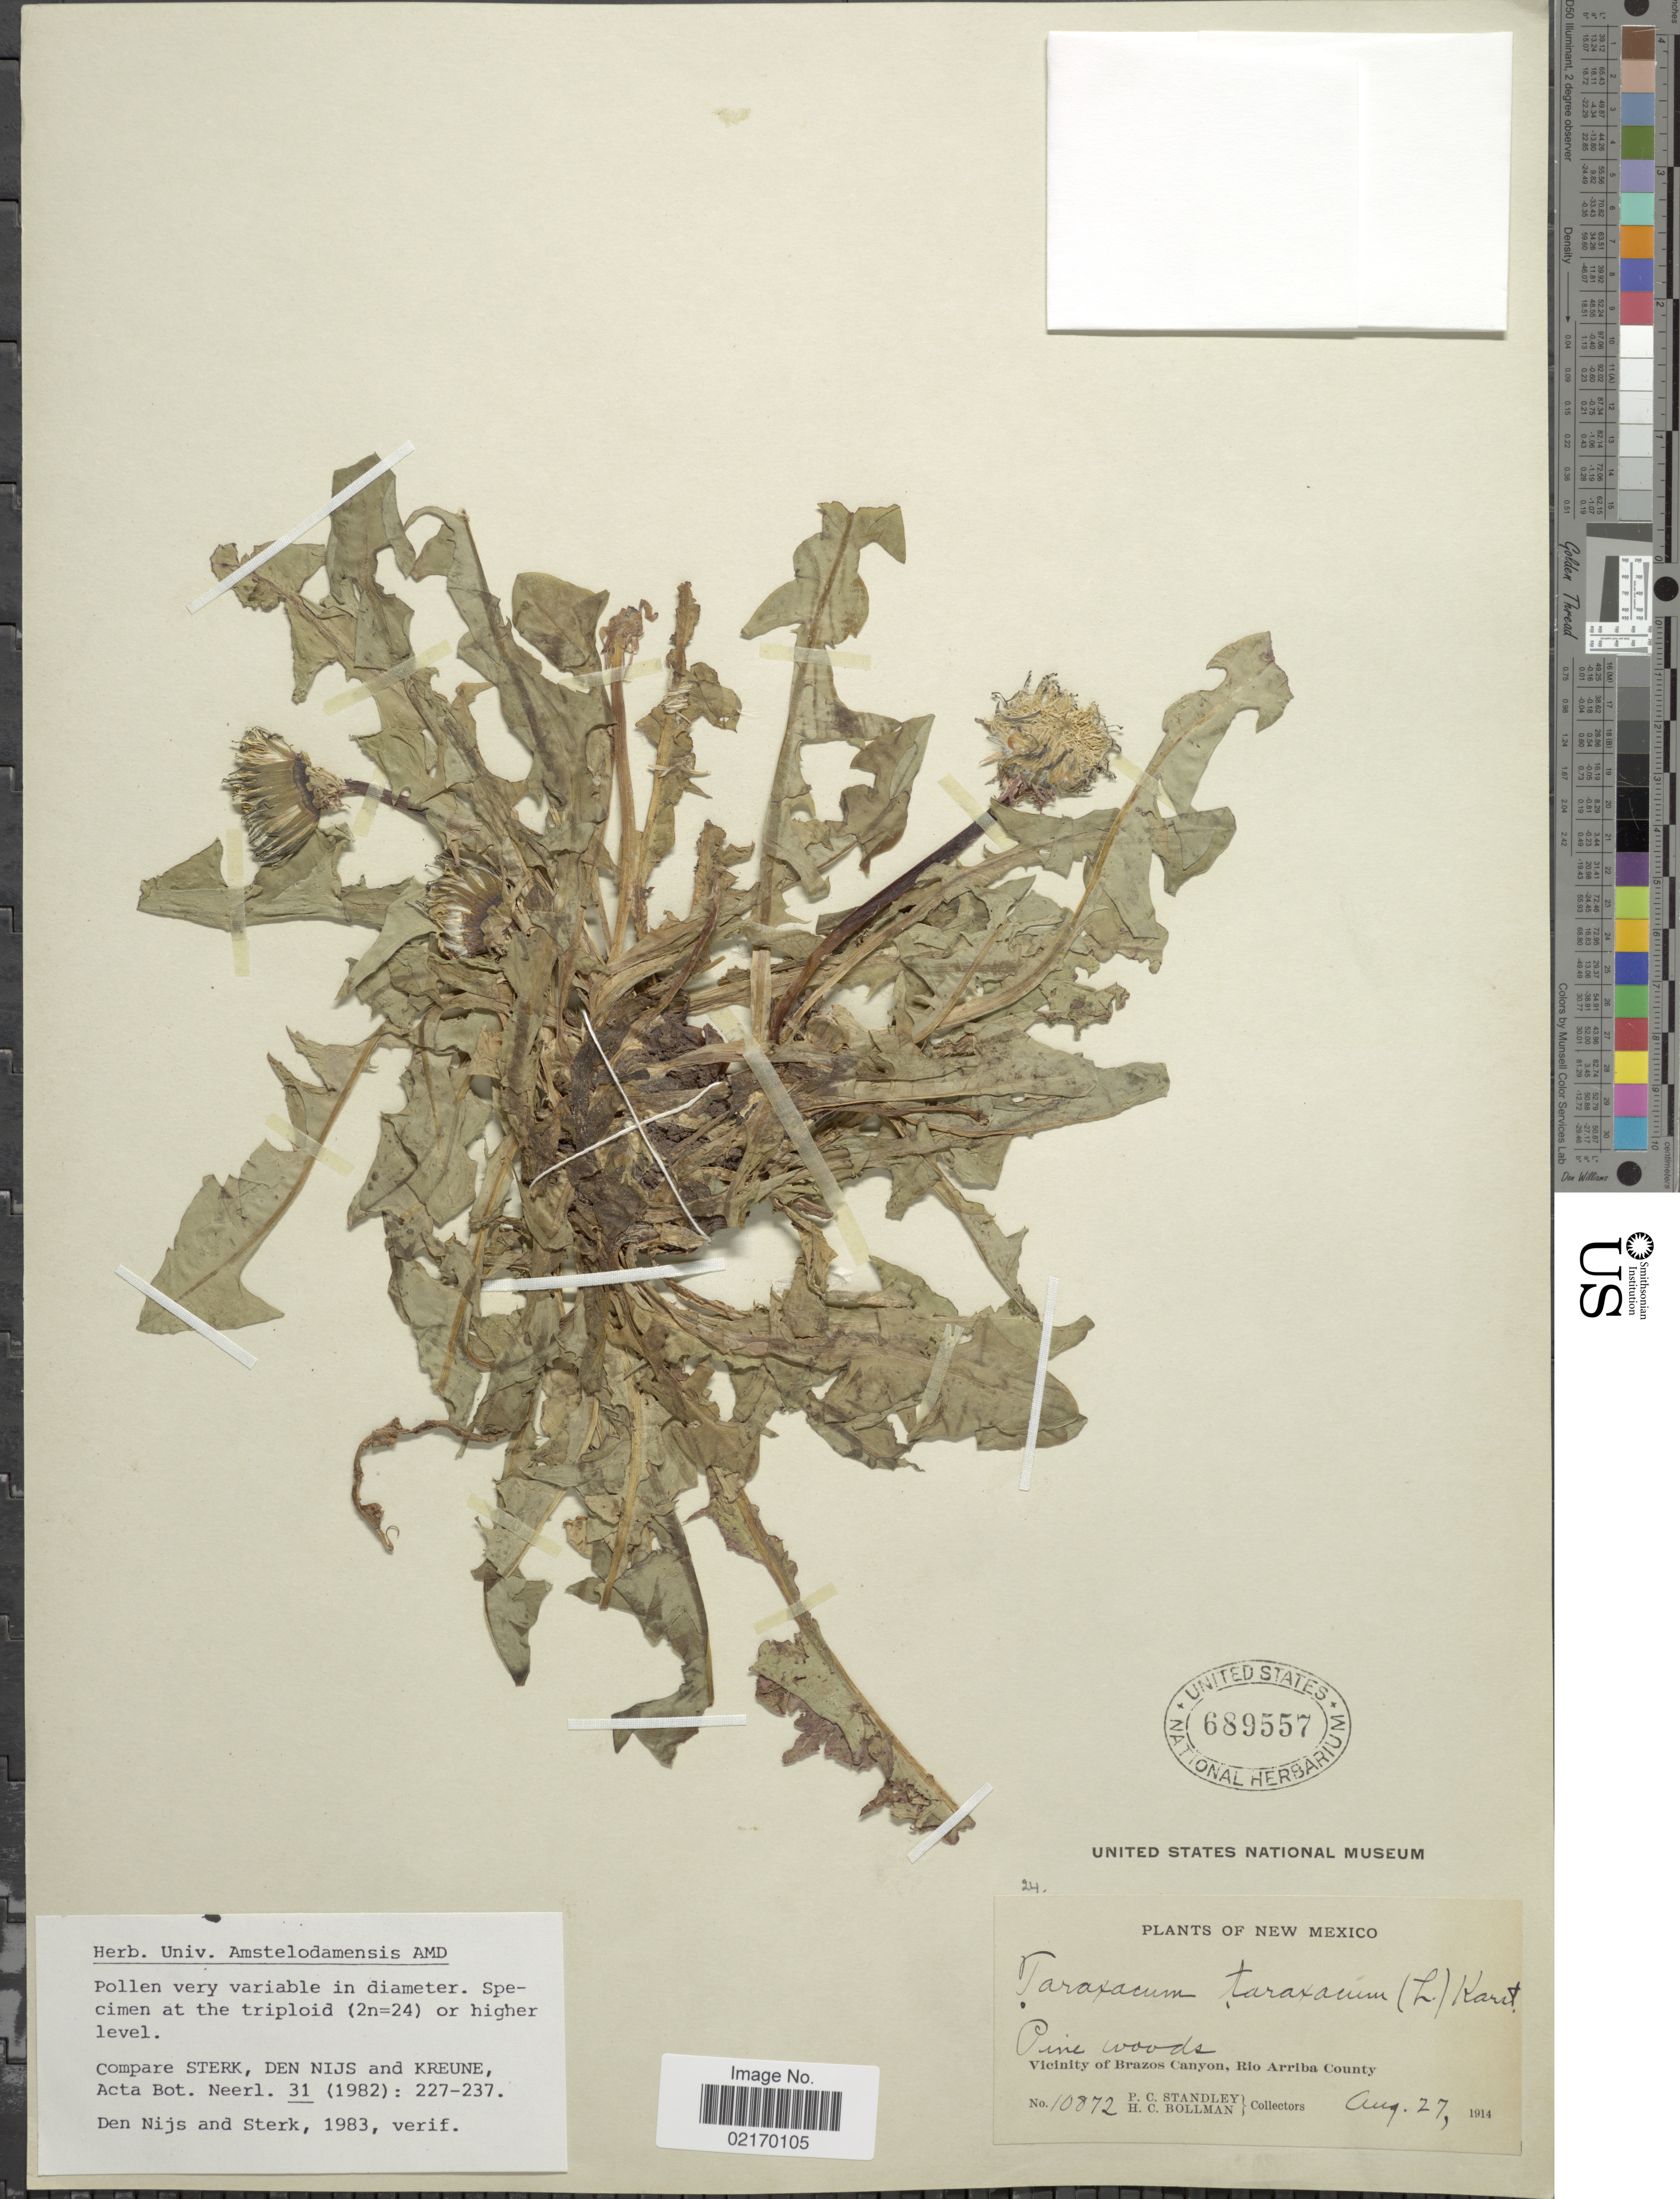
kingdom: Plantae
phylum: Tracheophyta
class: Magnoliopsida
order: Asterales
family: Asteraceae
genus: Taraxacum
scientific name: Taraxacum officinale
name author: G.H. Weber ex F.H. Wigg.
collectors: P. C. Standley & H. C. Bollman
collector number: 10872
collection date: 1914-08-27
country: United States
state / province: New Mexico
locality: Pine woods, Vicinity of Brazos Canyon, Rio Arriba County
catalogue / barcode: US 589557